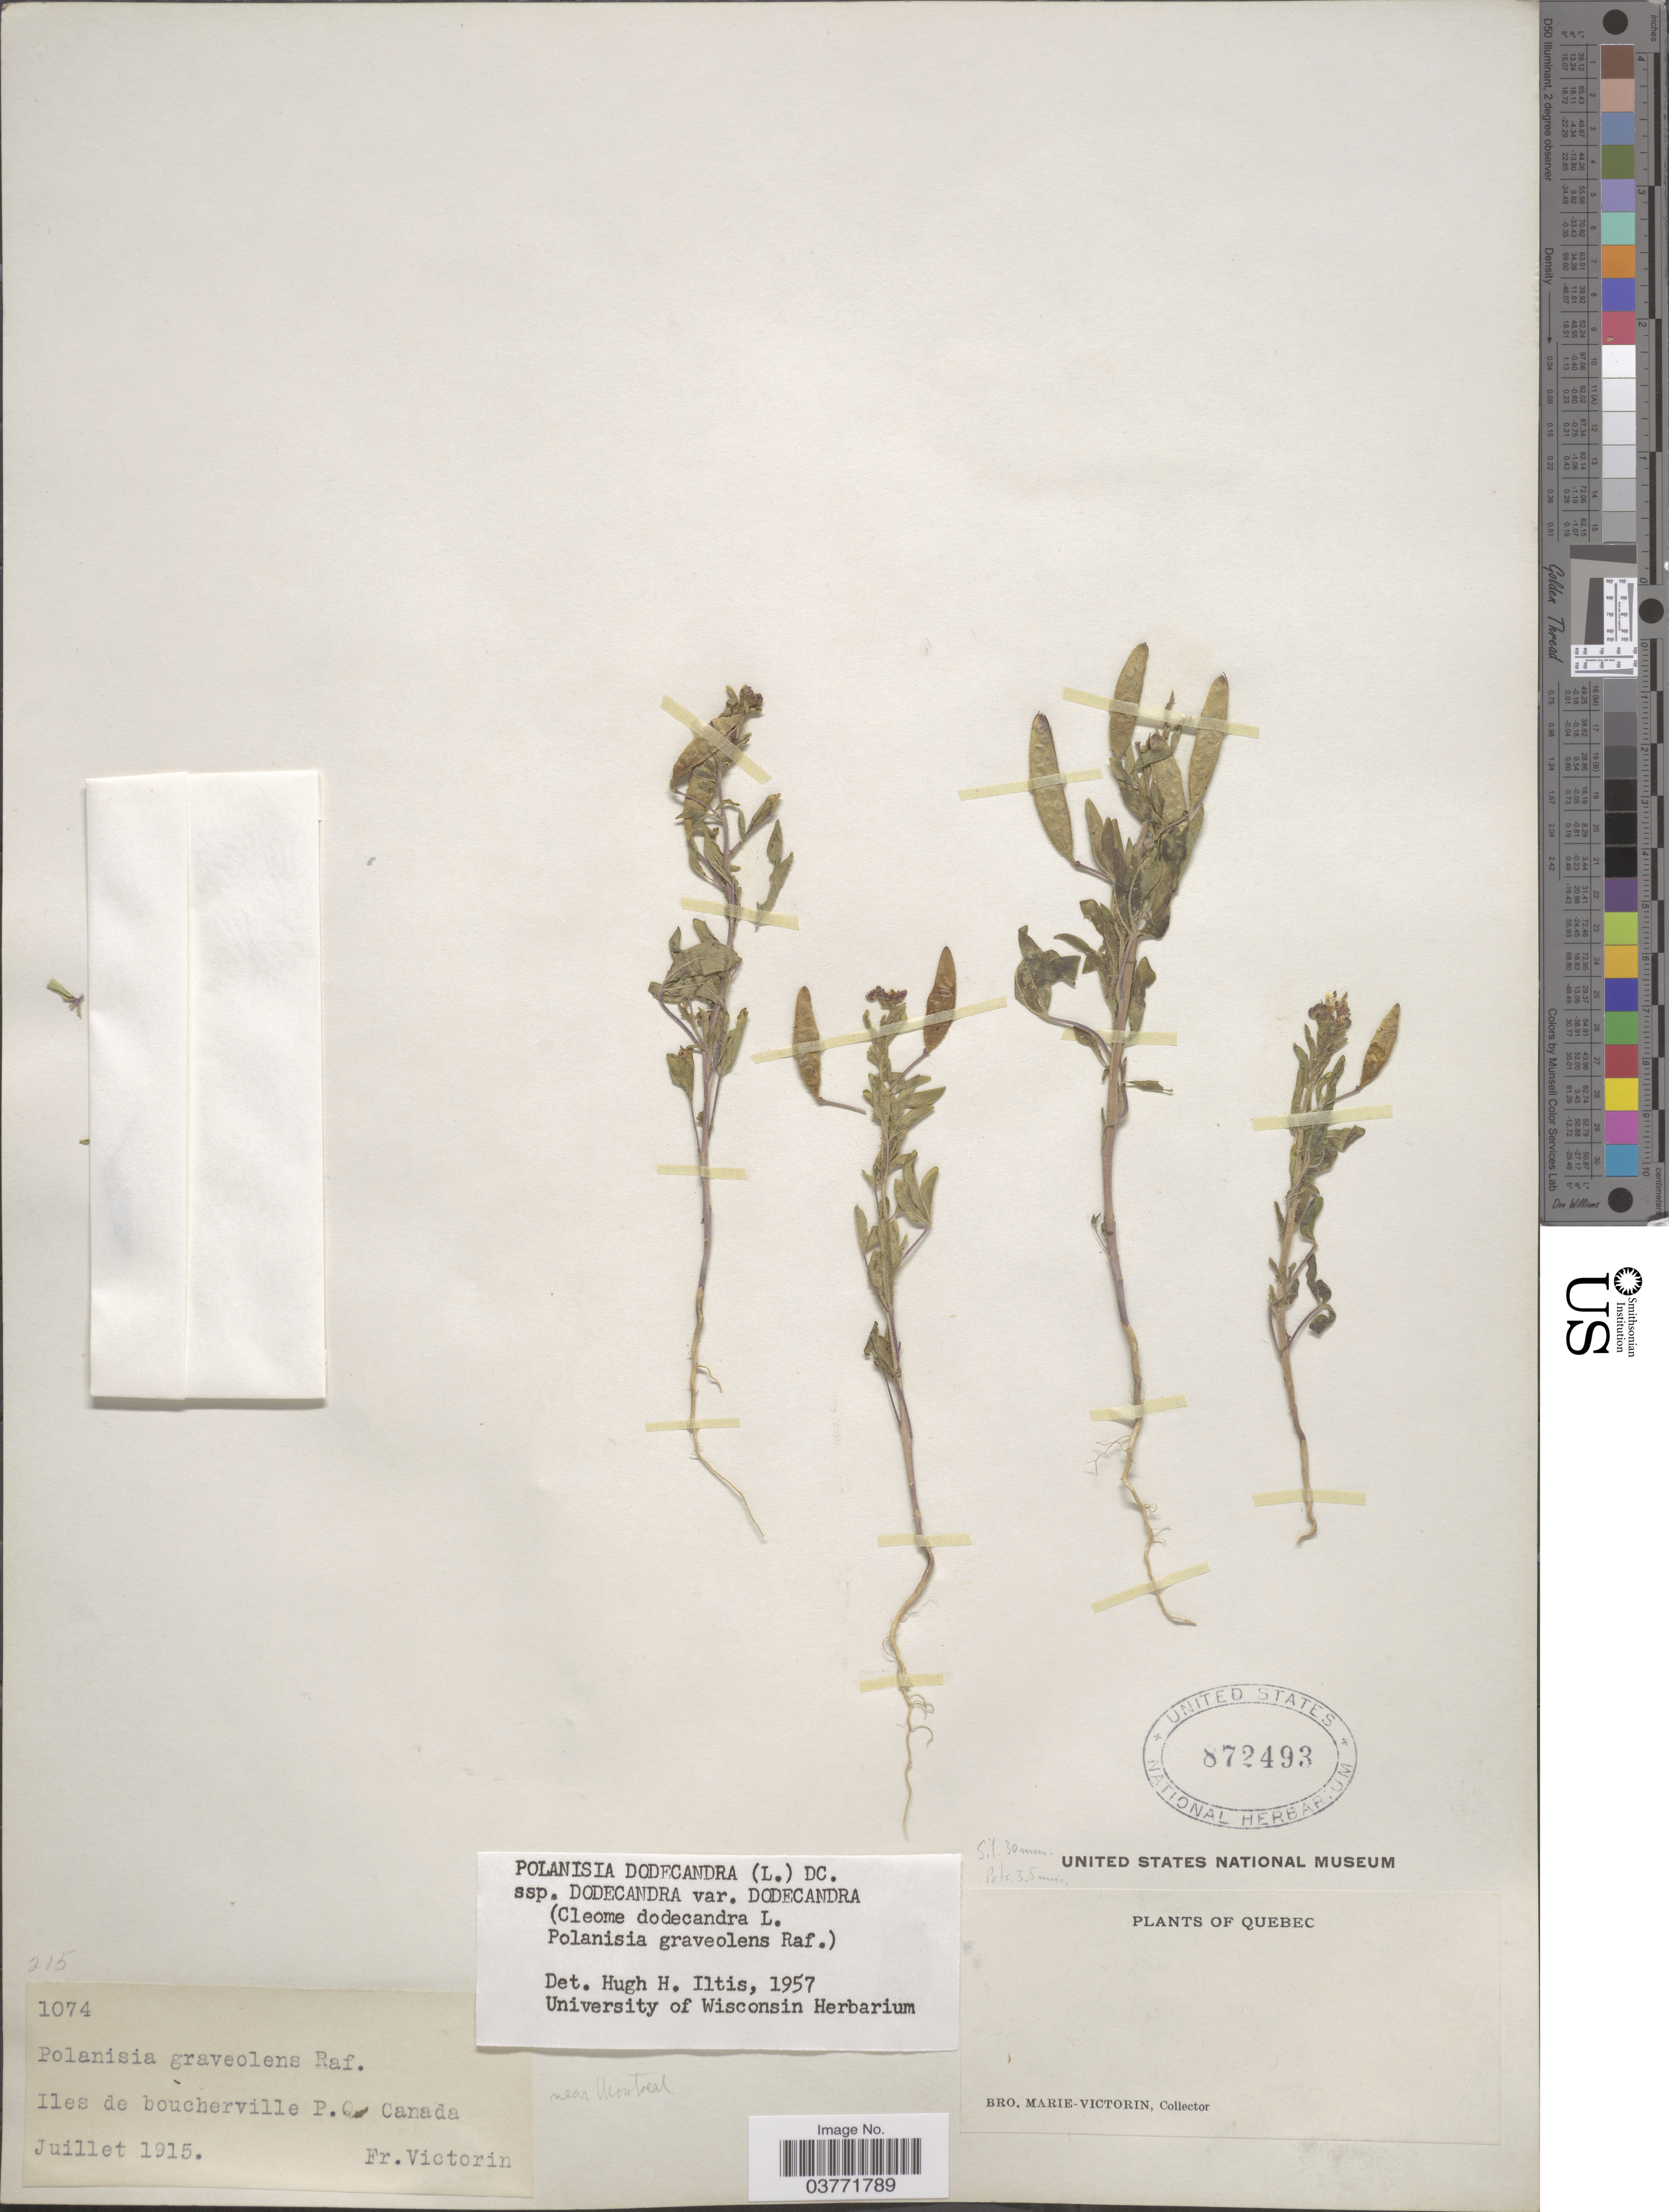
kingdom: Plantae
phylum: Tracheophyta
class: Magnoliopsida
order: Brassicales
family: Cleomaceae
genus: Polanisia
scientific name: Polanisia dodecandra subsp. dodecandra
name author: (L.) DC.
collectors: Fr. Marie-Victorin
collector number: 1074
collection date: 1915-07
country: Canada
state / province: Quebec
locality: Iles de boucherville P.Q near Montreal.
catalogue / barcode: US 872493